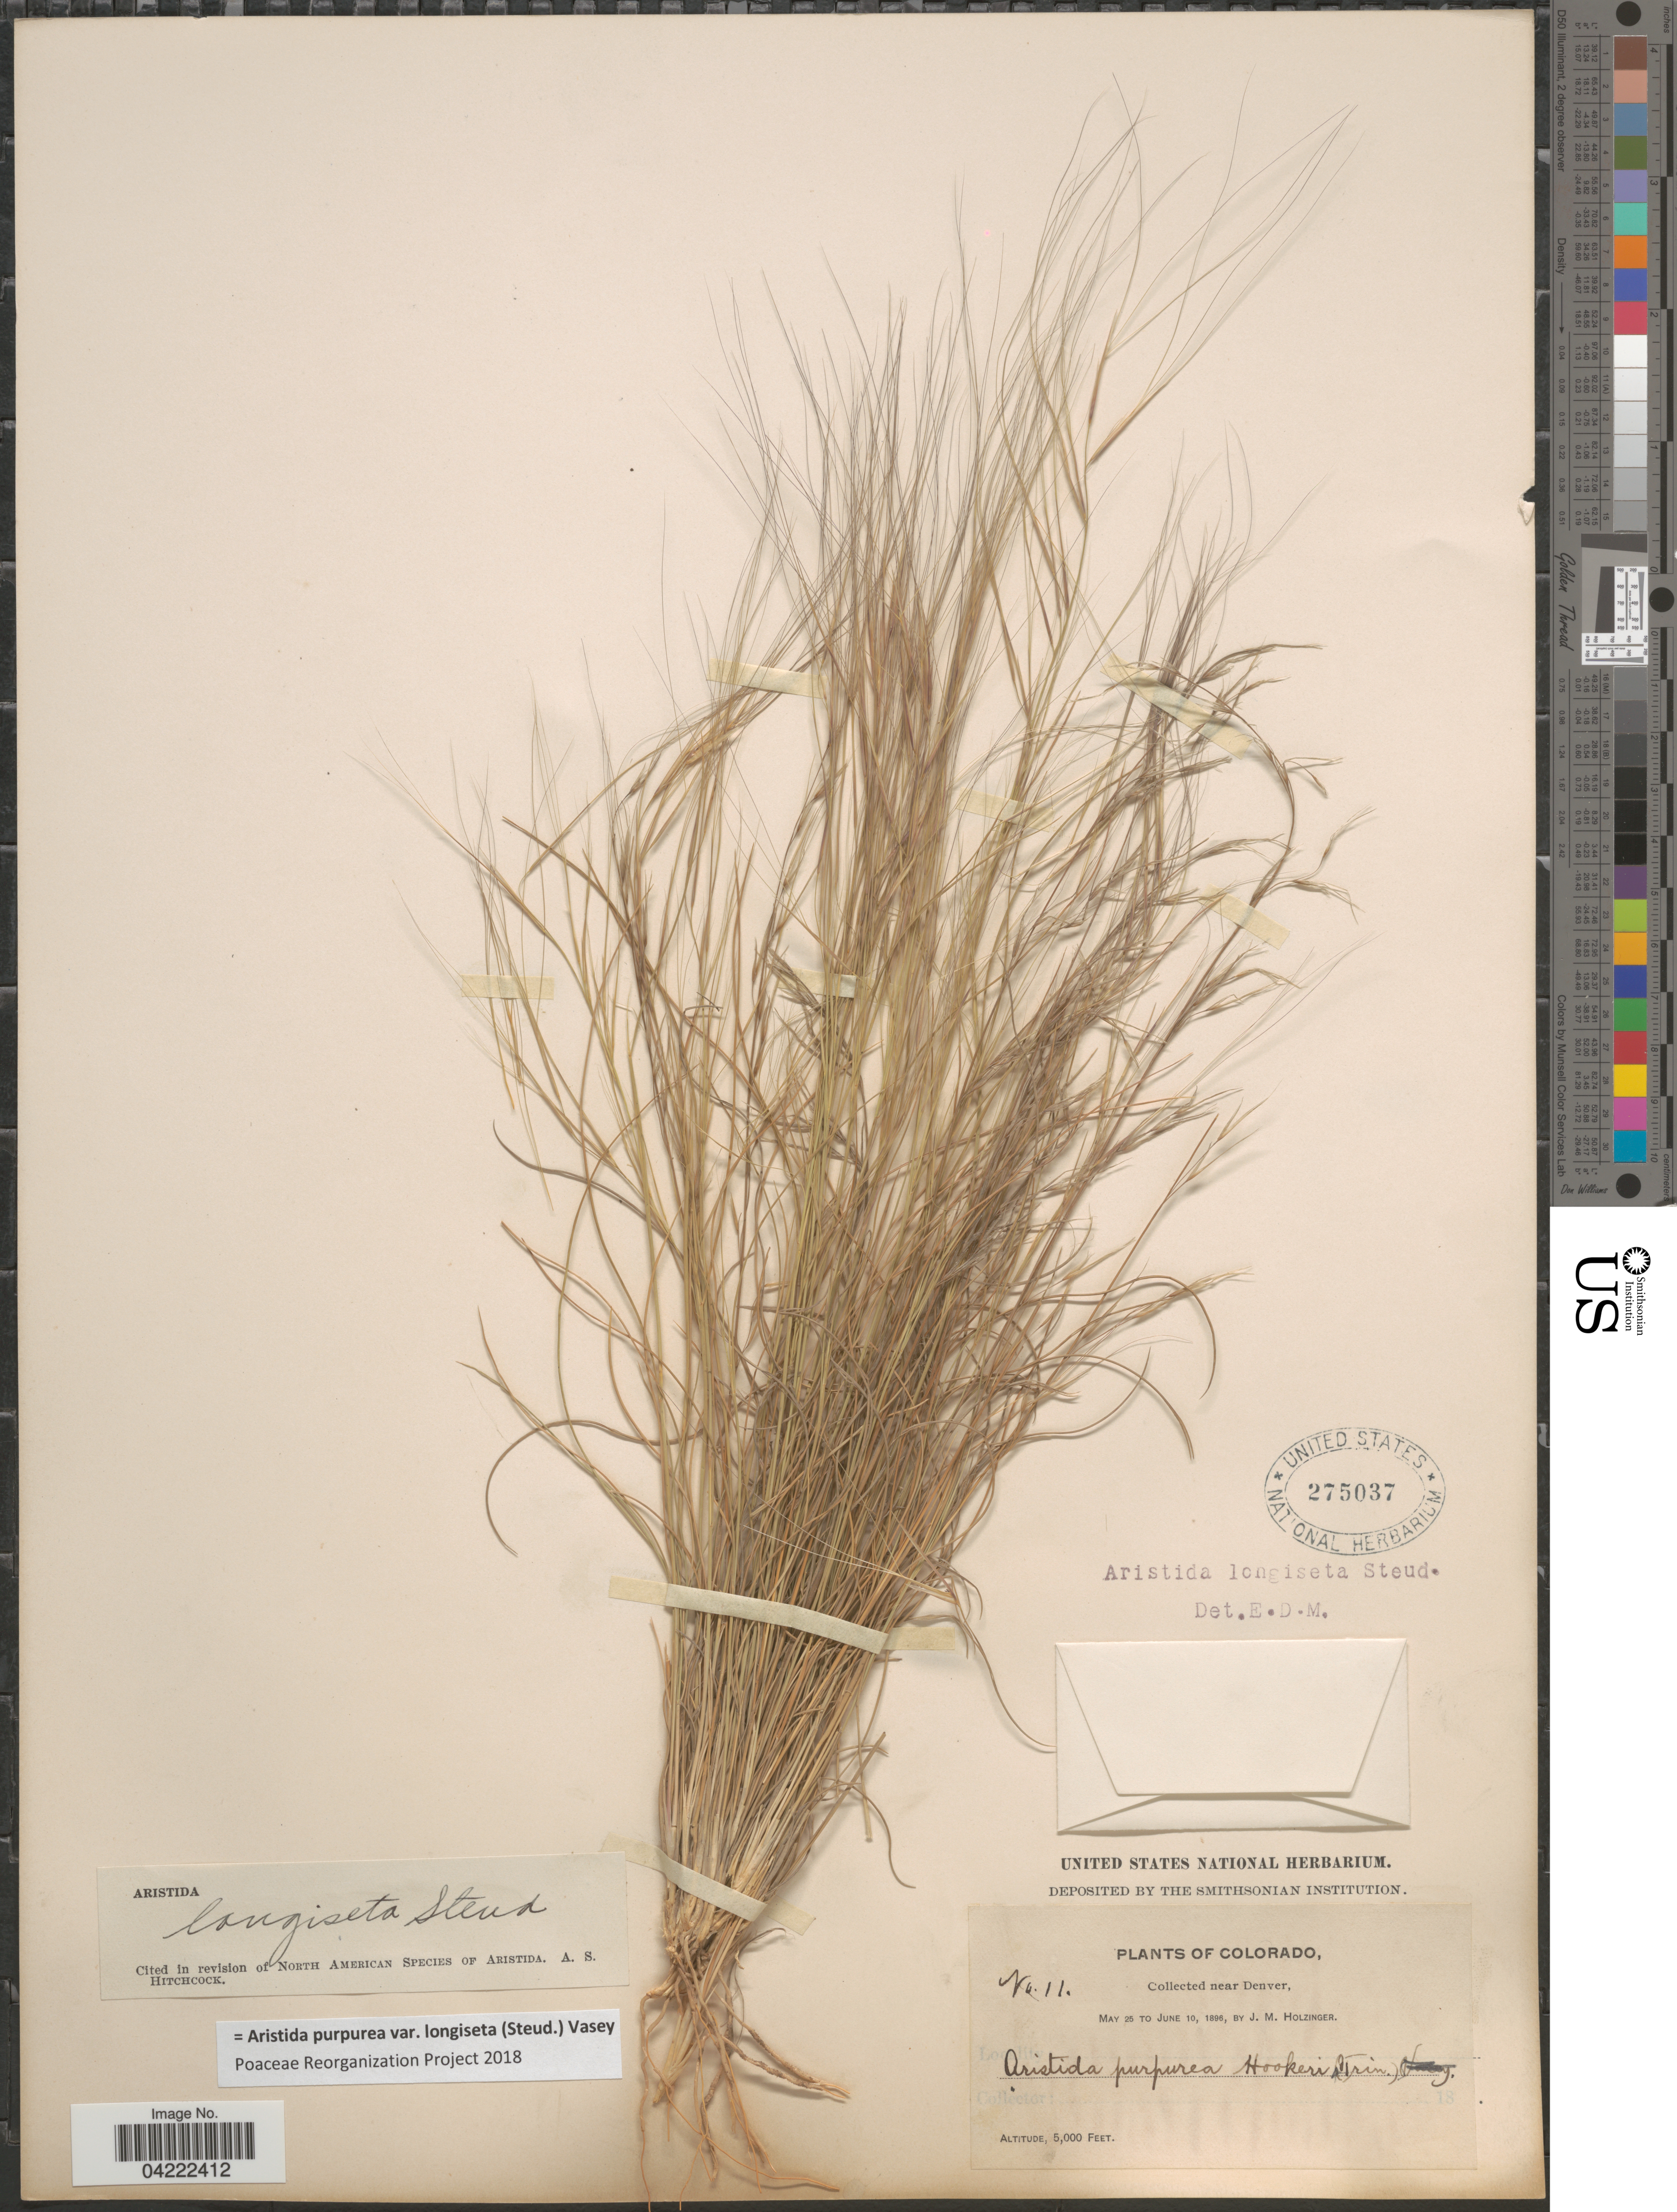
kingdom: Plantae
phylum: Tracheophyta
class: Liliopsida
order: Poales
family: Poaceae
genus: Aristida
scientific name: Aristida purpurea var. longiseta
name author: (Steud.) Vasey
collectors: J. M. Holzinger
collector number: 11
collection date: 1896-05-25/1896-06-10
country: United States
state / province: Colorado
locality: Near Denver.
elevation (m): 1524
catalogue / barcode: US 275037